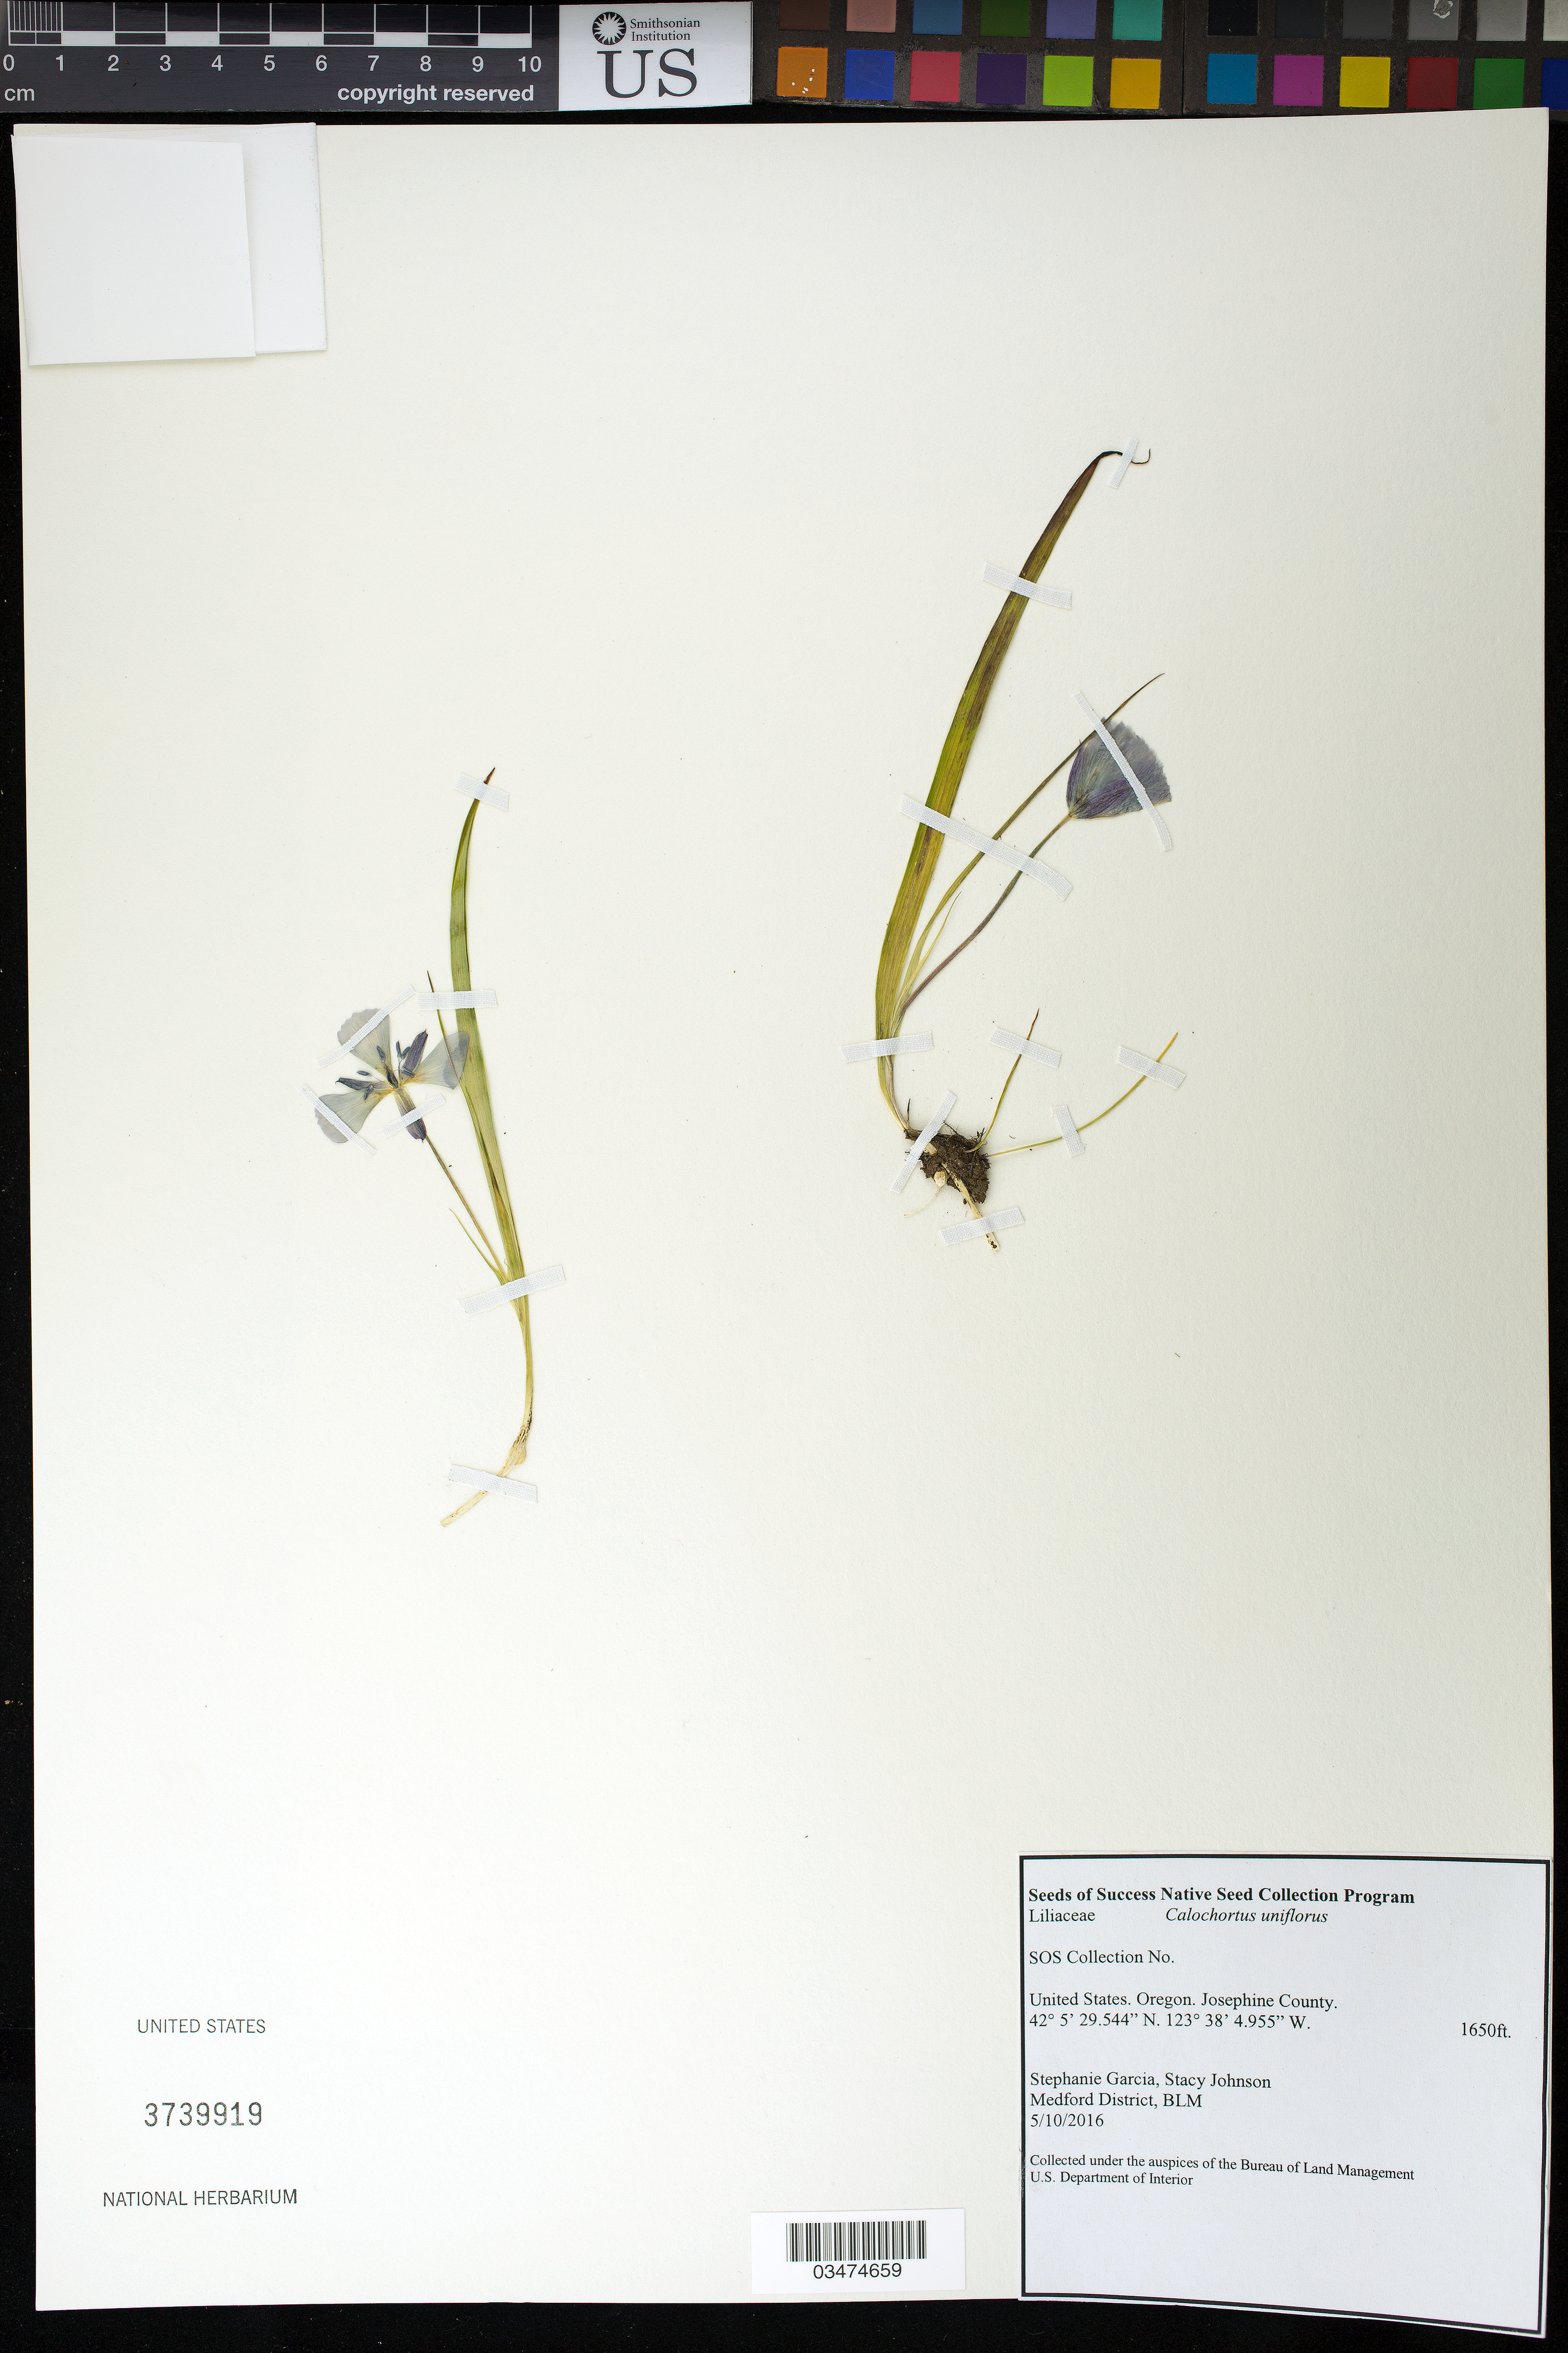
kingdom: Plantae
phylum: Tracheophyta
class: Liliopsida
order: Liliales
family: Liliaceae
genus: Calochortus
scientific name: Calochortus uniflorus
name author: Hook. & Arn.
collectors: S. Garcia & S. Johnson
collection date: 2016-05-10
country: United States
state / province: Oregon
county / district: Josephine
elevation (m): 503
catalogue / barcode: US 3739919